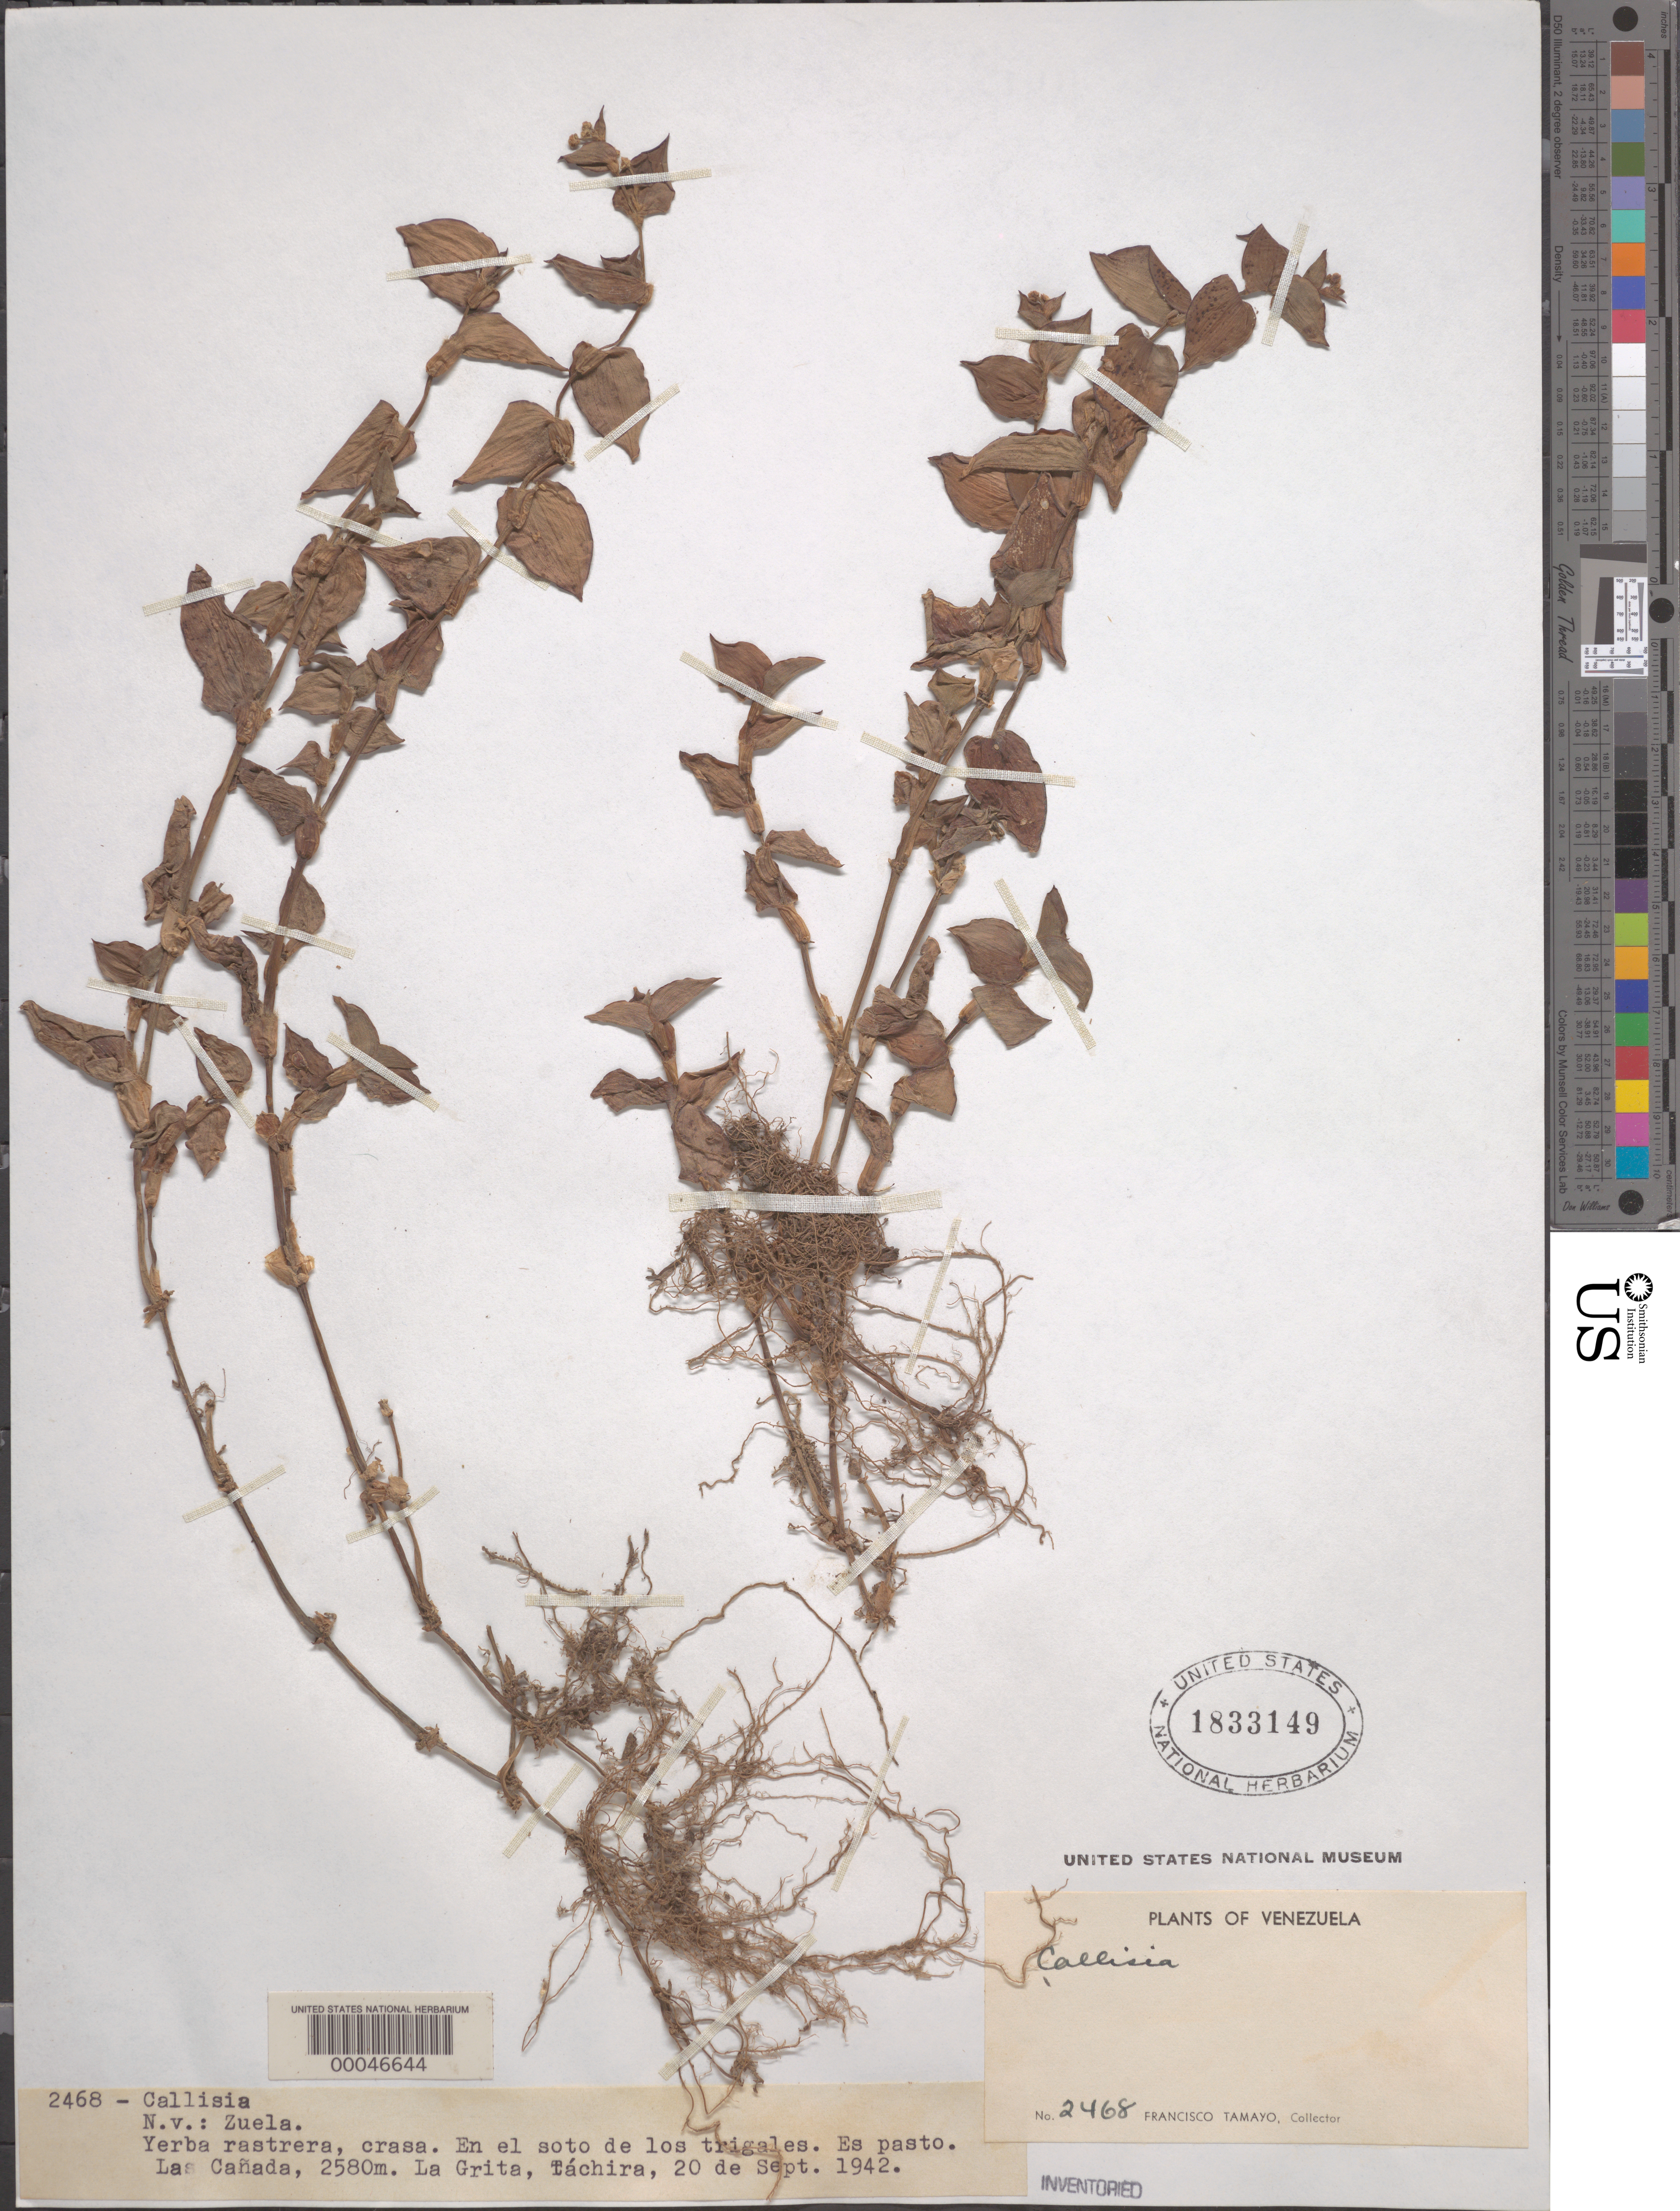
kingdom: Plantae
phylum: Tracheophyta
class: Liliopsida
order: Commelinales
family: Commelinaceae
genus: Callisia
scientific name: Callisia sp.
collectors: F. Tamayo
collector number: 2468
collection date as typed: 20 Sep 1942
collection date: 1942-09-20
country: Venezuela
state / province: Tachira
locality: La grita; las canada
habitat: Pasture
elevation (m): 2580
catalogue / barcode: US 1833149